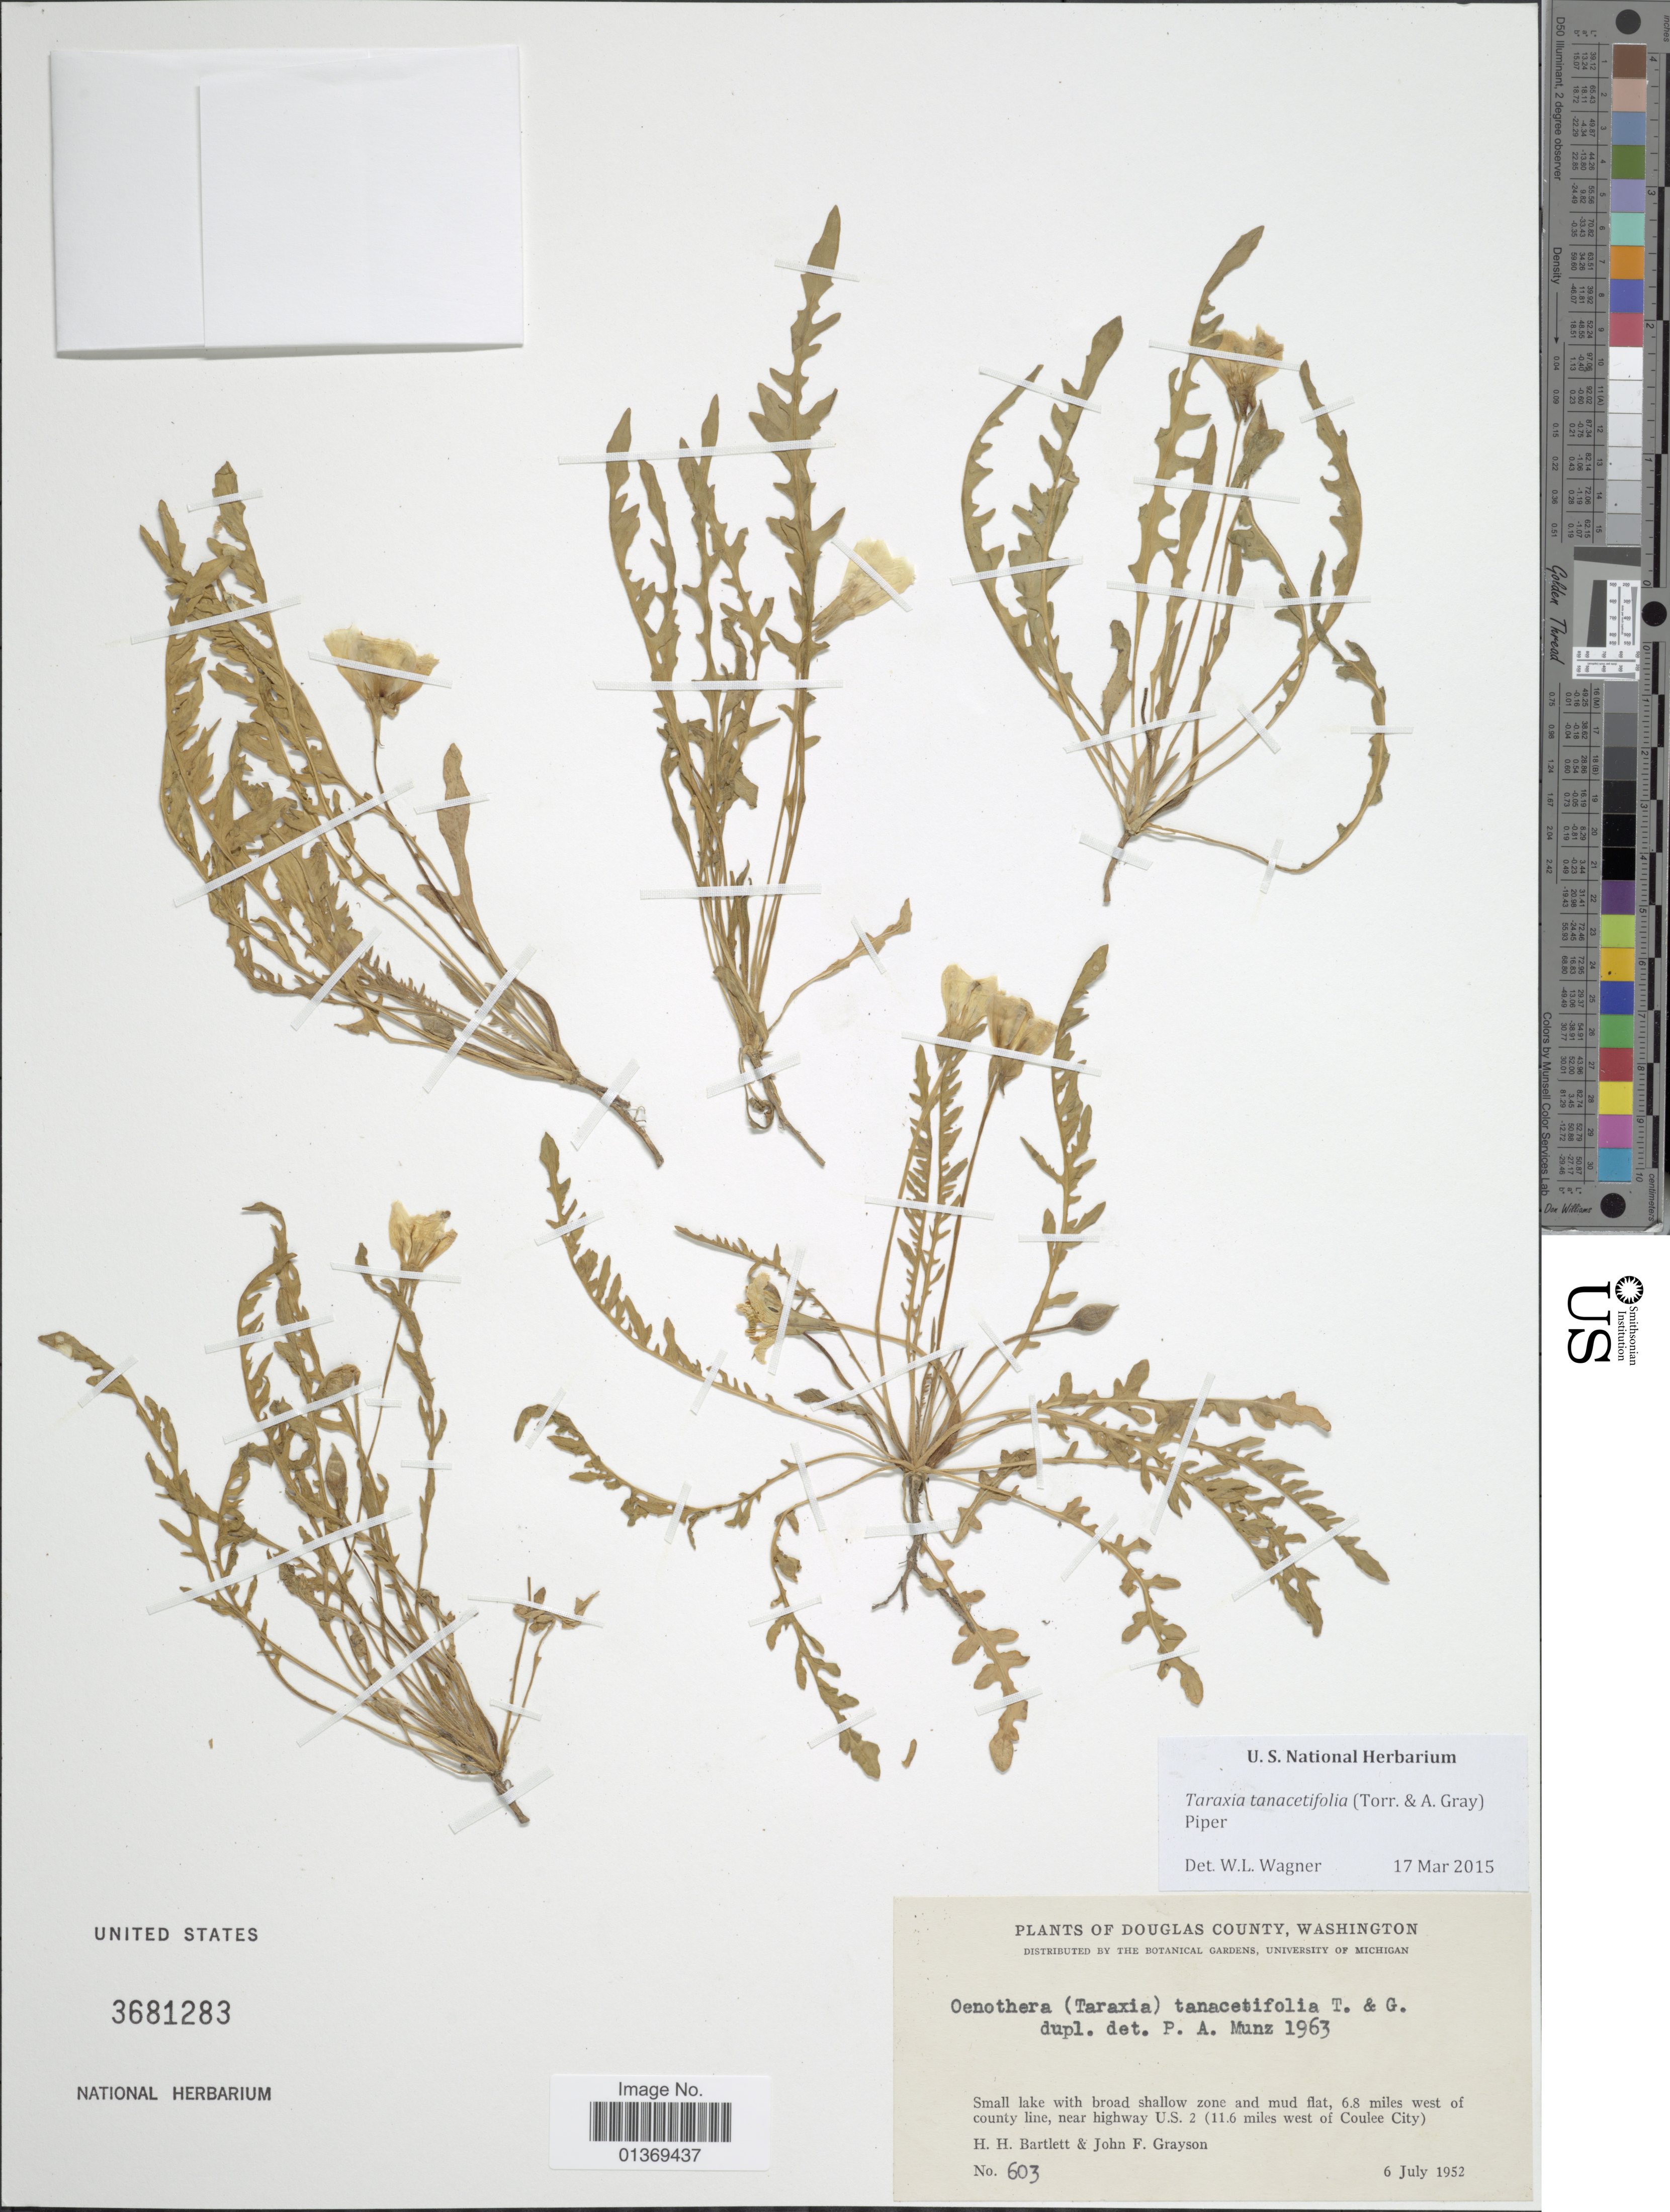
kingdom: Plantae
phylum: Tracheophyta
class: Magnoliopsida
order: Myrtales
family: Onagraceae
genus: Taraxia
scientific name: Taraxia tanacetifolia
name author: (Torr. & A. Gray) Piper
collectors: H. H. Bartlett & J. Grayson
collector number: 603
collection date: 1952-07-06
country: United States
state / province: Washington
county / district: Douglas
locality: Douglas County, Small lake with broad shallow zone and mud flat, 6.8 miles west of county line, near highway U.S. 2 (11.6 miles west of Coulee City)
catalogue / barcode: US 3681283